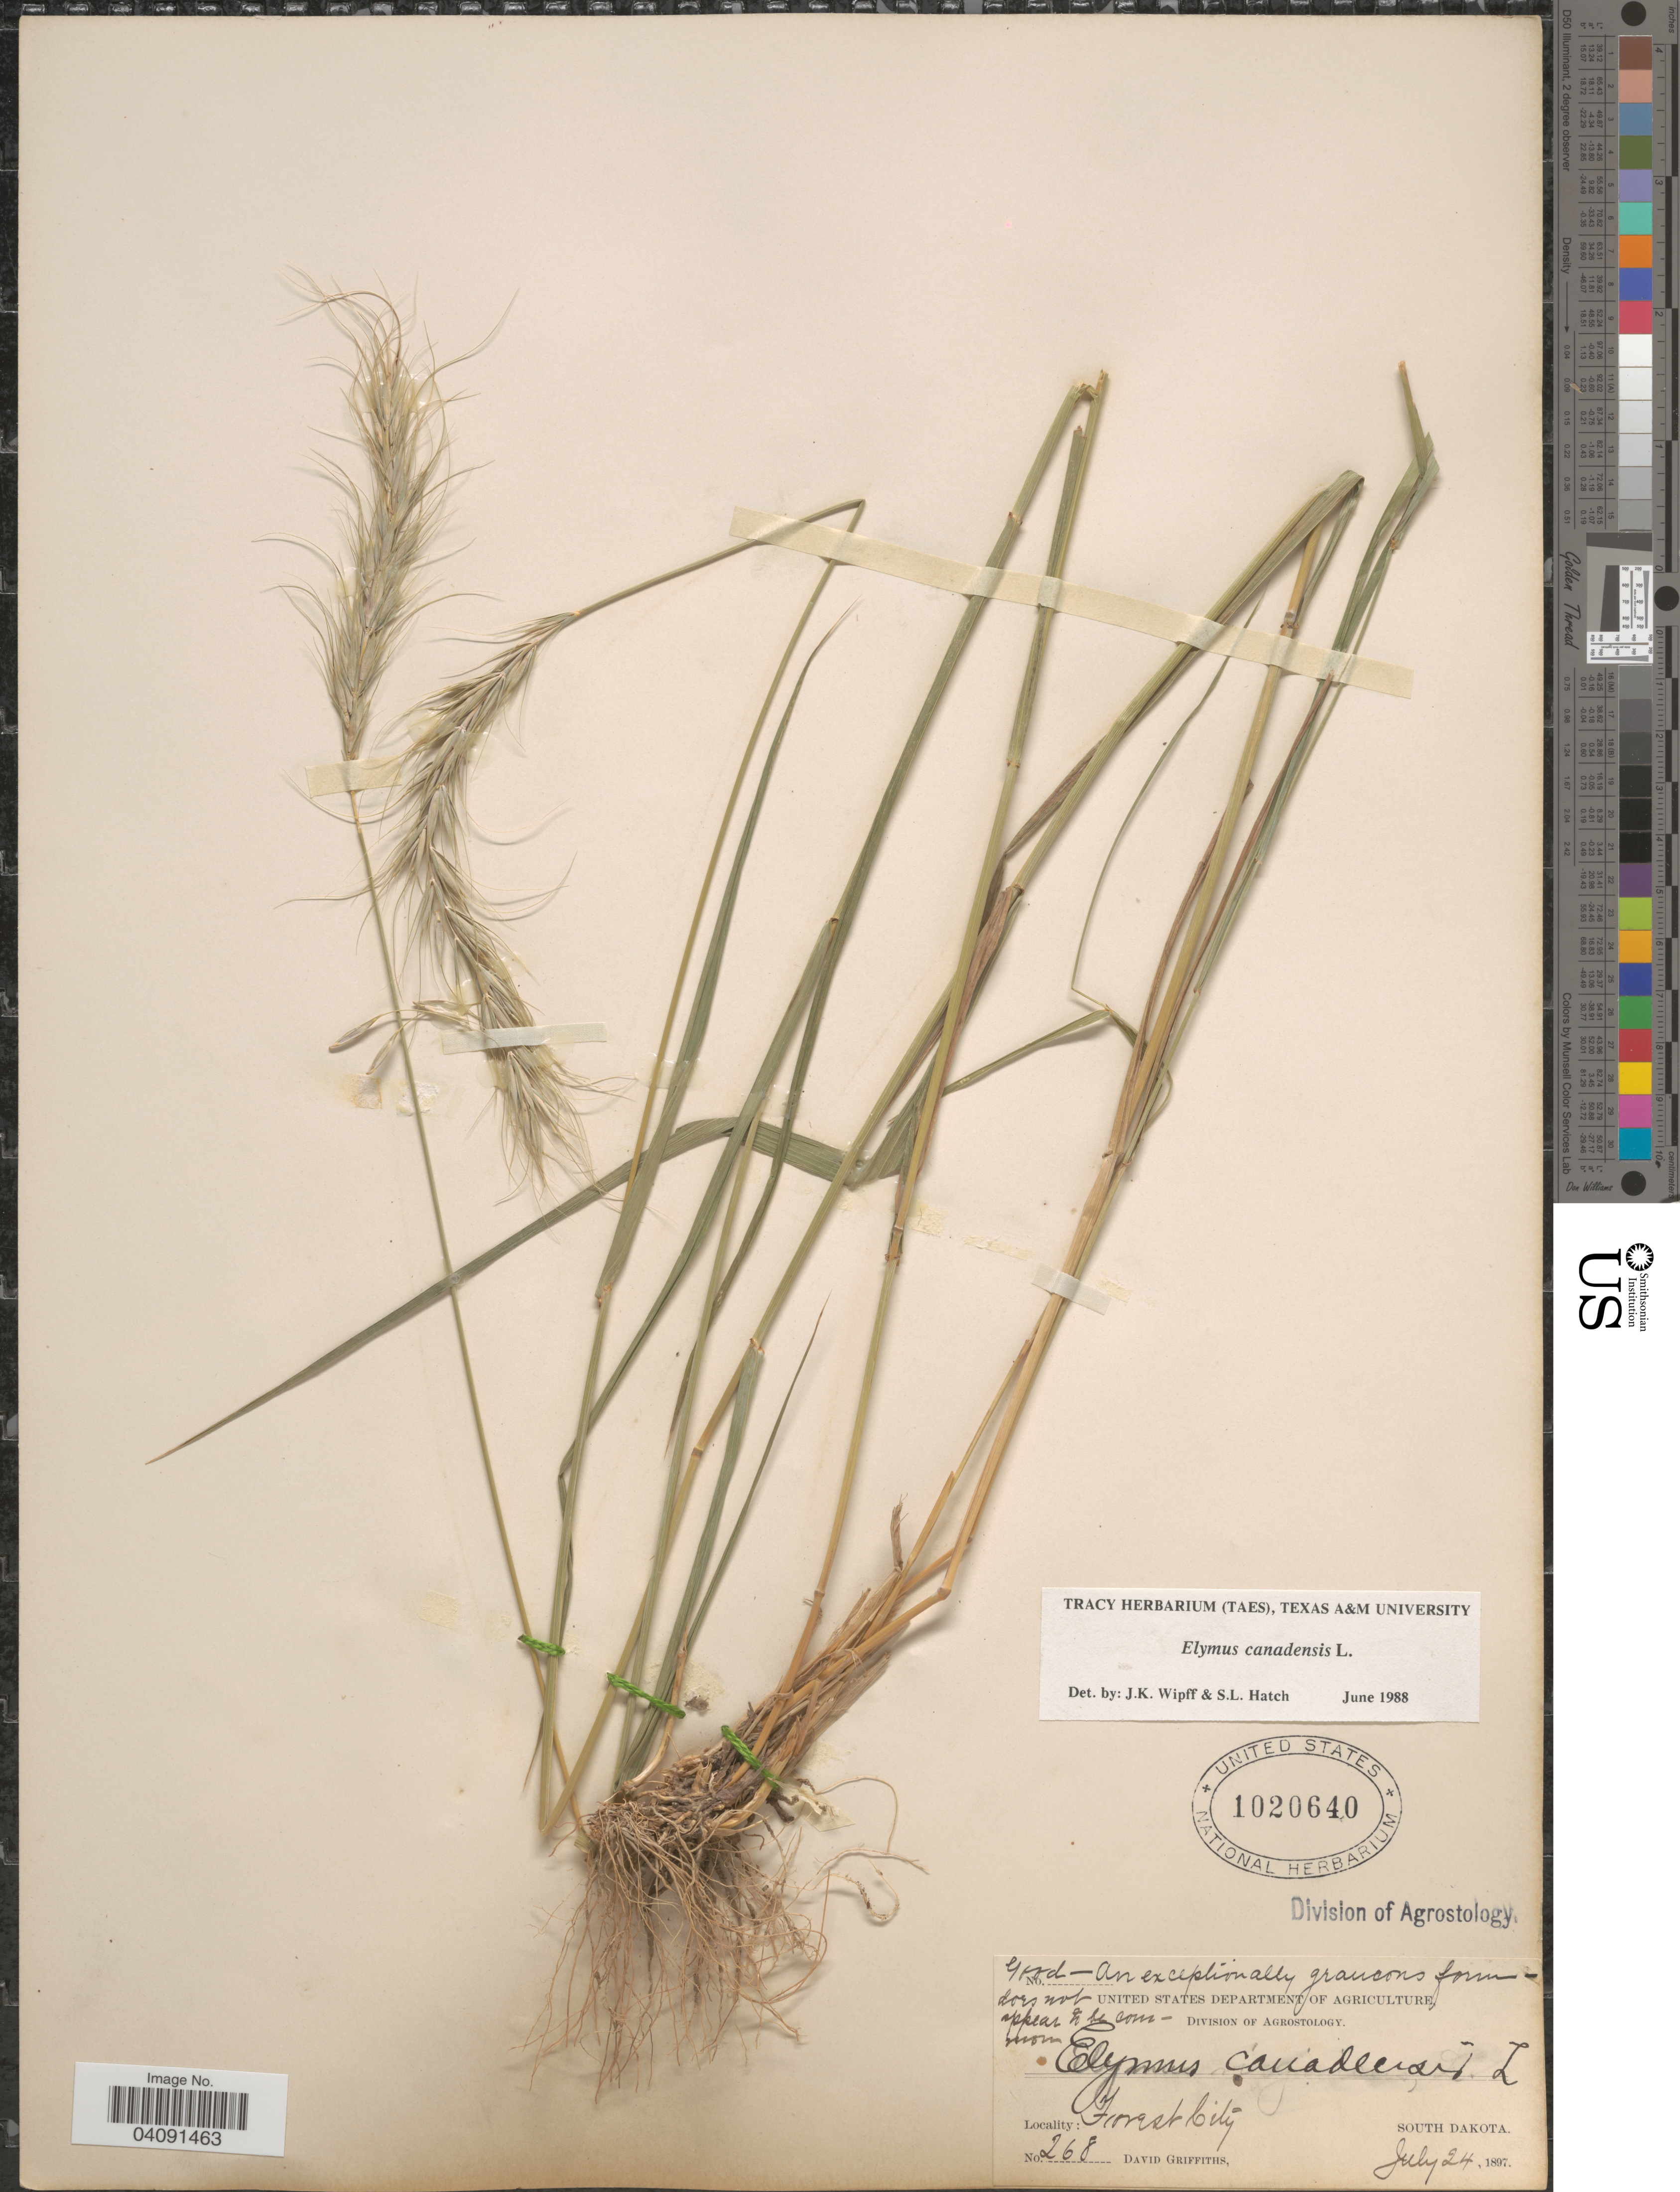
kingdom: Plantae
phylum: Tracheophyta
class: Liliopsida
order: Poales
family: Poaceae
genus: Elymus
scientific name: Elymus canadensis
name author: L.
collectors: D. Griffiths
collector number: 268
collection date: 1897-07-24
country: United States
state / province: South Dakota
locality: Gord-An exceptionally graucons form. Forest City.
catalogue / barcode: US 1020640